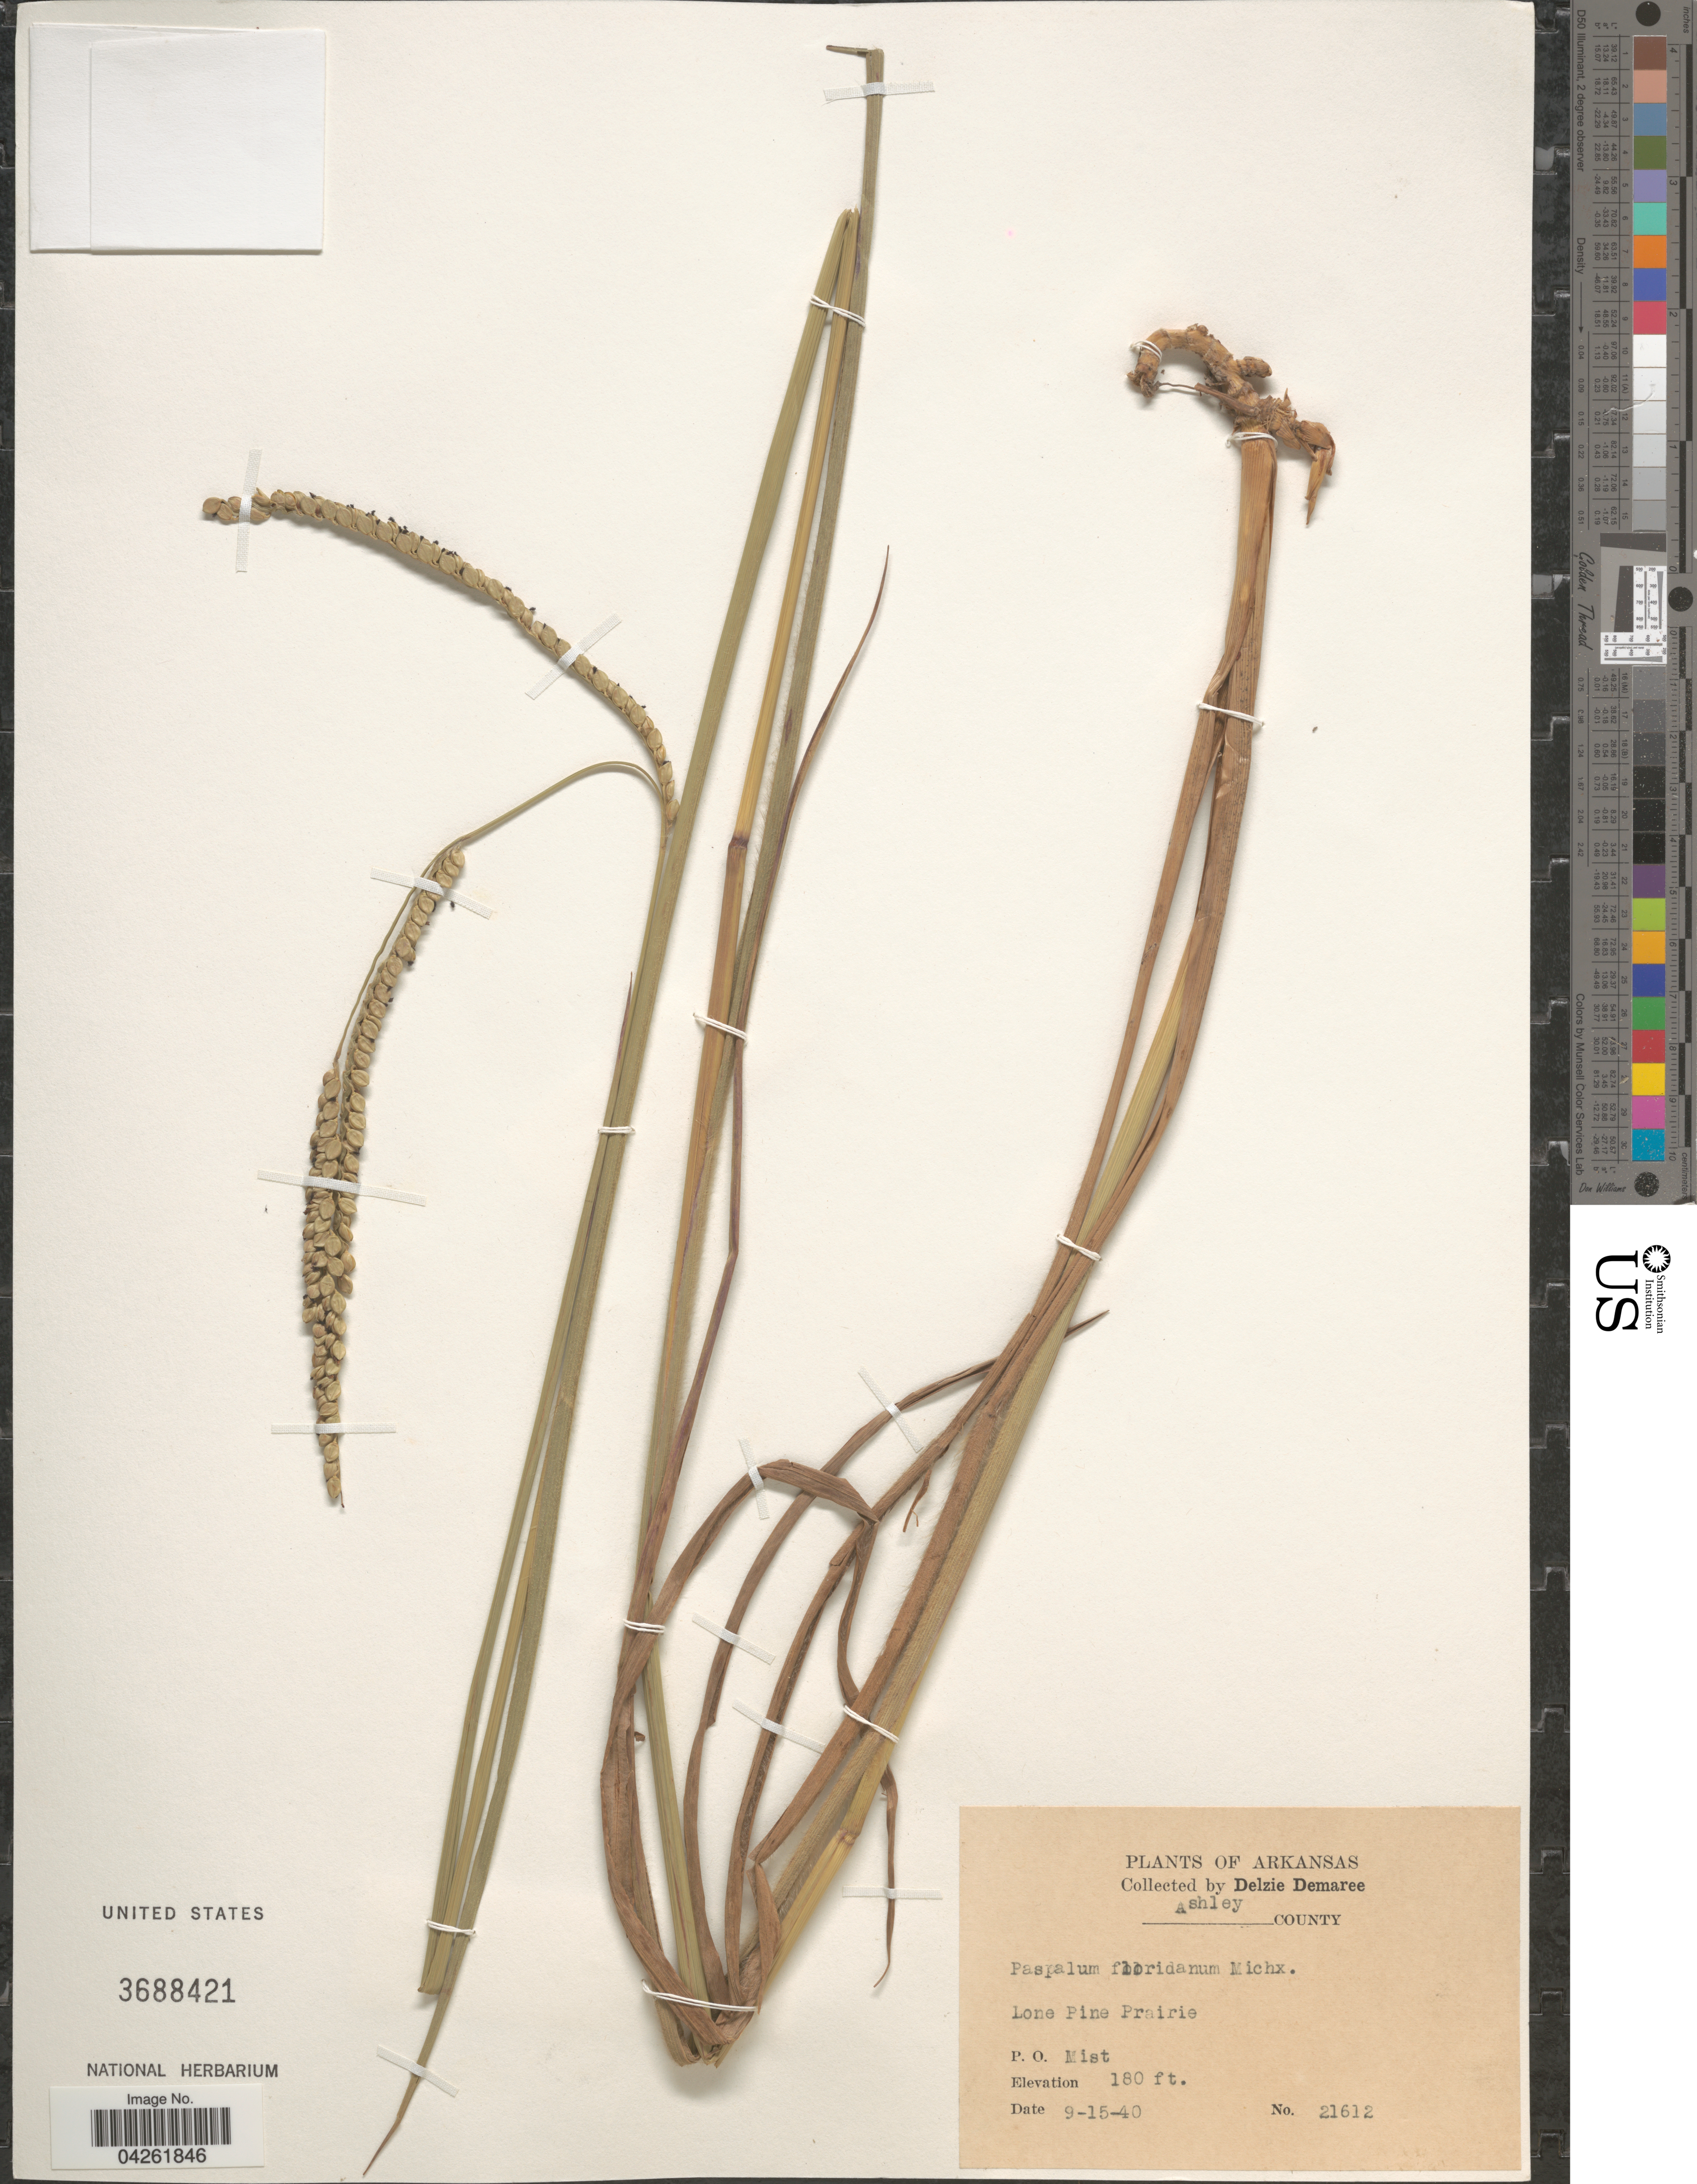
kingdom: Plantae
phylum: Tracheophyta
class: Liliopsida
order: Poales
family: Poaceae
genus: Paspalum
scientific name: Paspalum floridanum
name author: Michx.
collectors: D. Demaree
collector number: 21612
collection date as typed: Transcribed d/m/y: 15/9/40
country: United States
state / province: Arkansas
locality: Ashley County. Lone Pine Prairie. P.O. Mist.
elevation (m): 55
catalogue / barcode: US 3688421